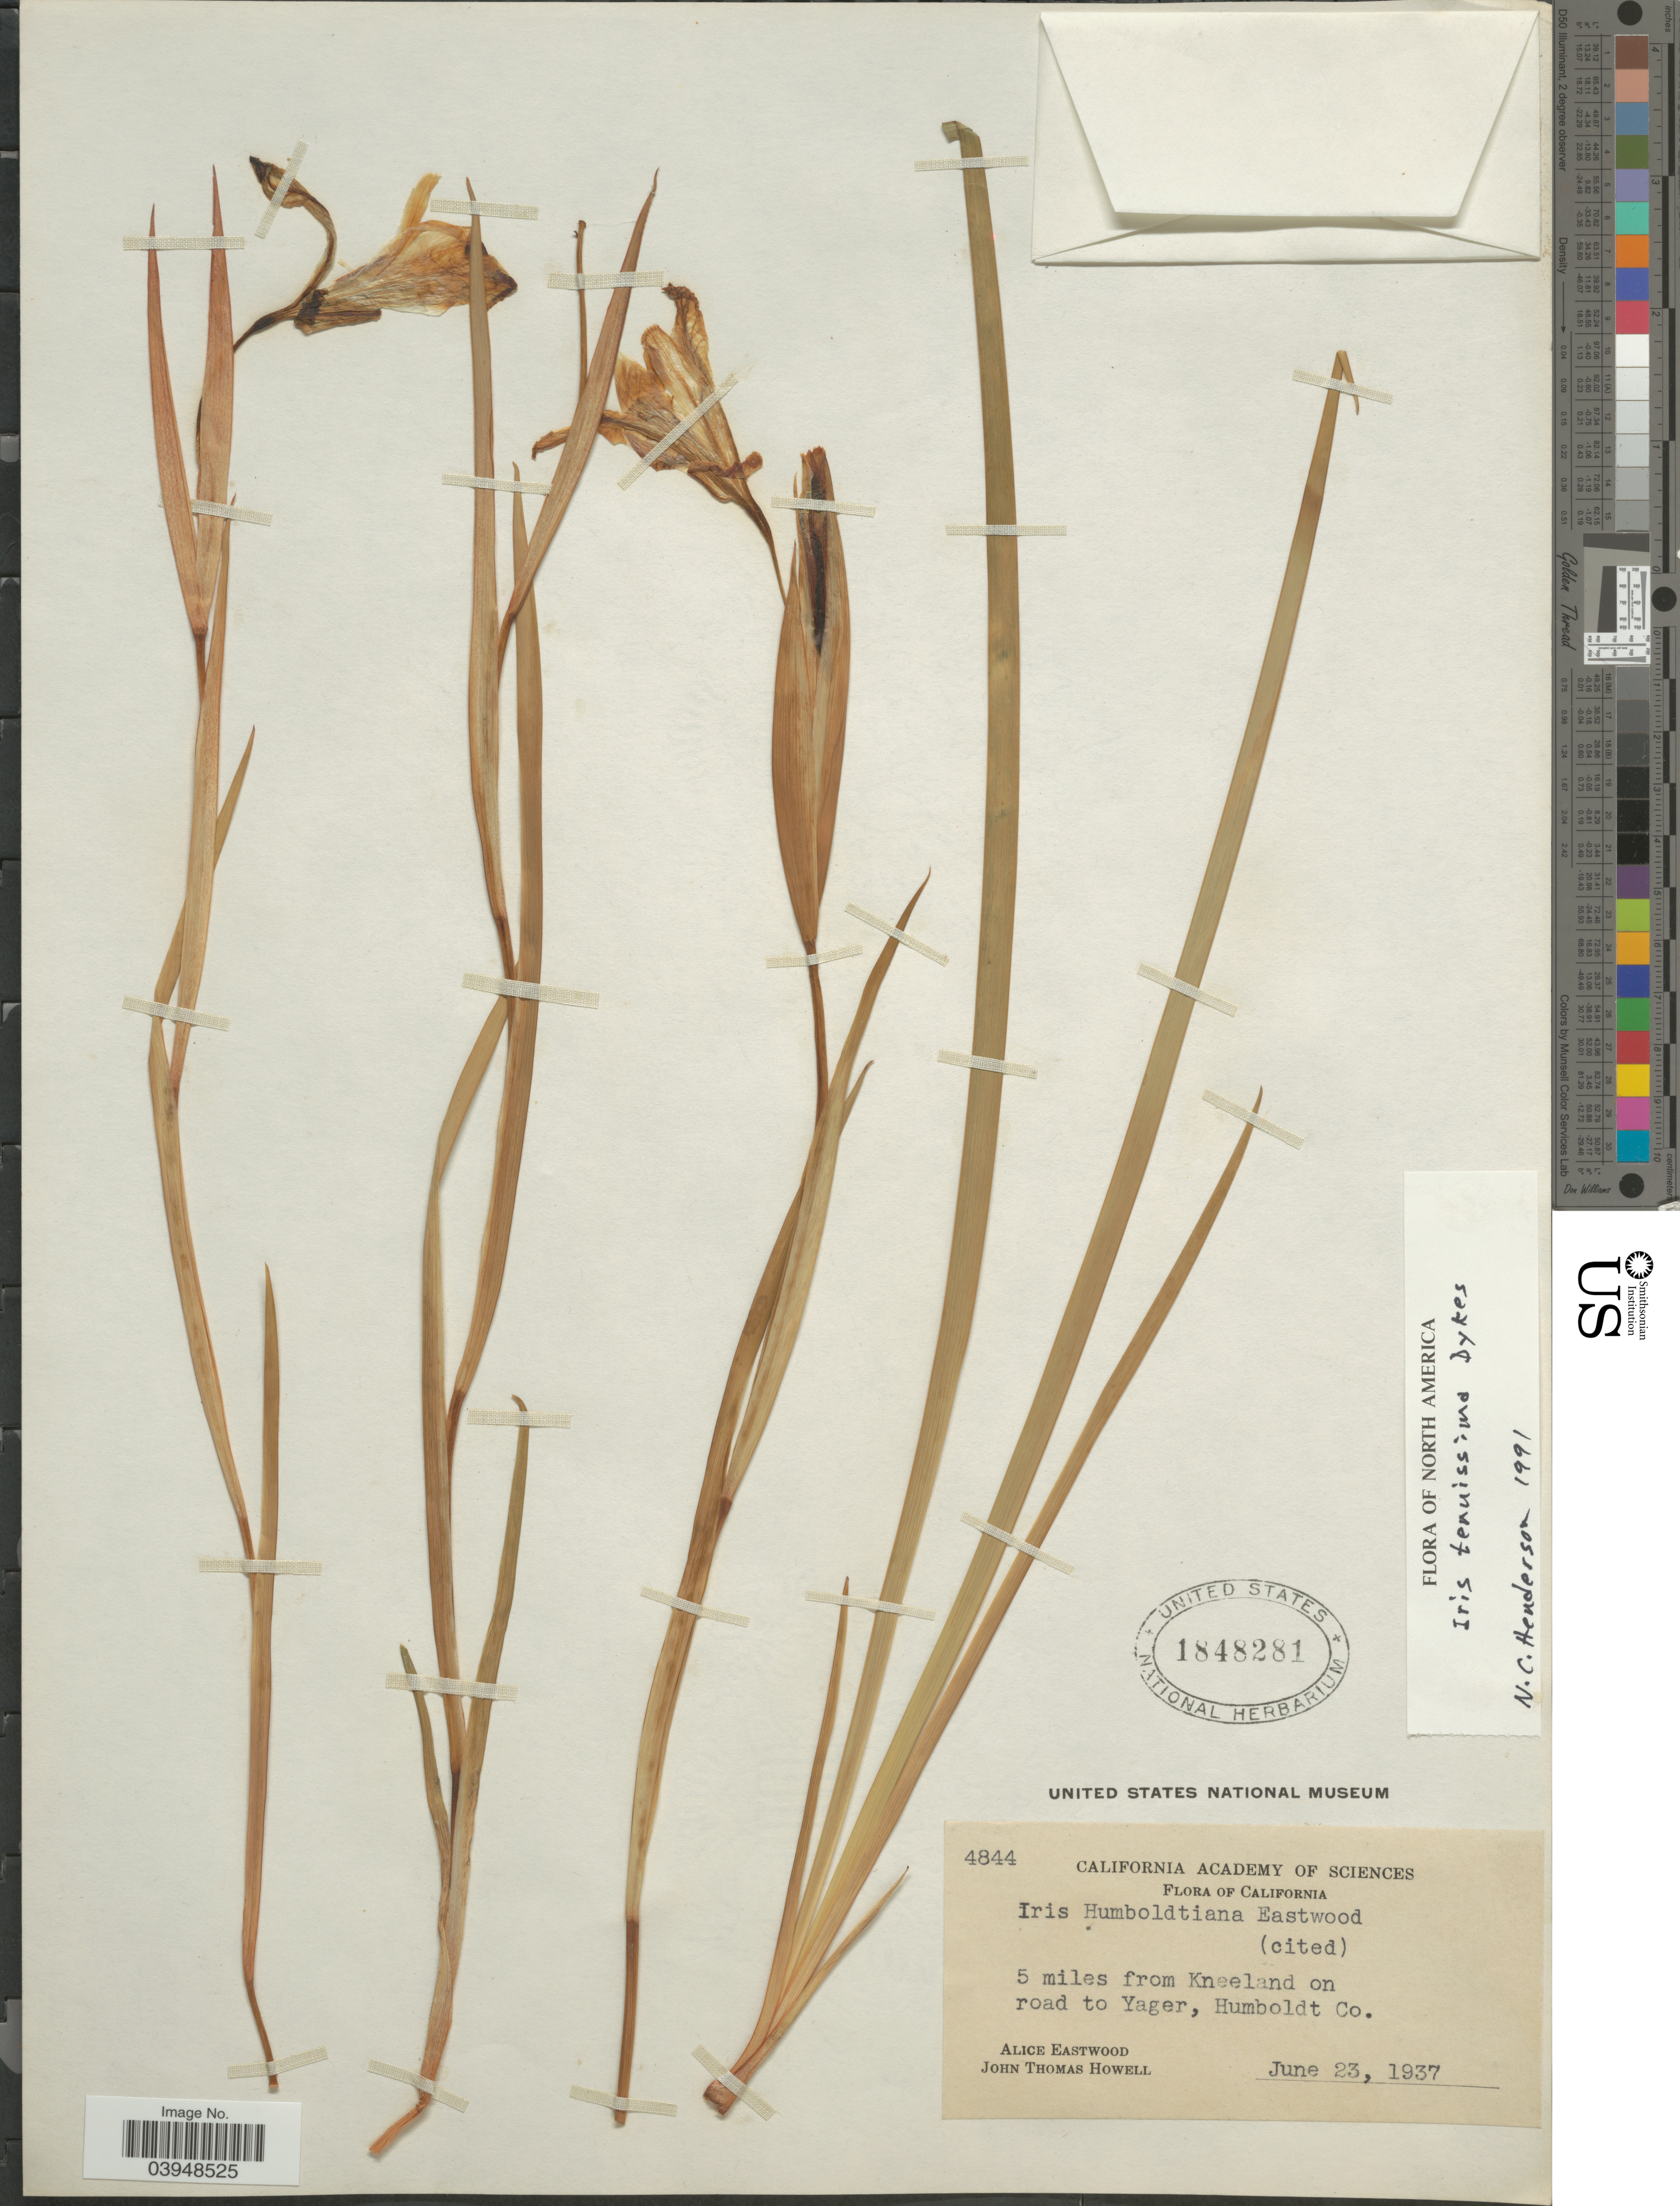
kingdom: Plantae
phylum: Tracheophyta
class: Liliopsida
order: Asparagales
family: Iridaceae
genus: Iris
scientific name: Iris humboldtiana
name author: Eastw.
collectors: A. Eastwood & J. T. Howell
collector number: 4844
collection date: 1937-06-23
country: United States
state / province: California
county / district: Humboldt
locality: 5 miles from Kneeland on road to Yager, Humboldt Co.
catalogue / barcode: US 1848281